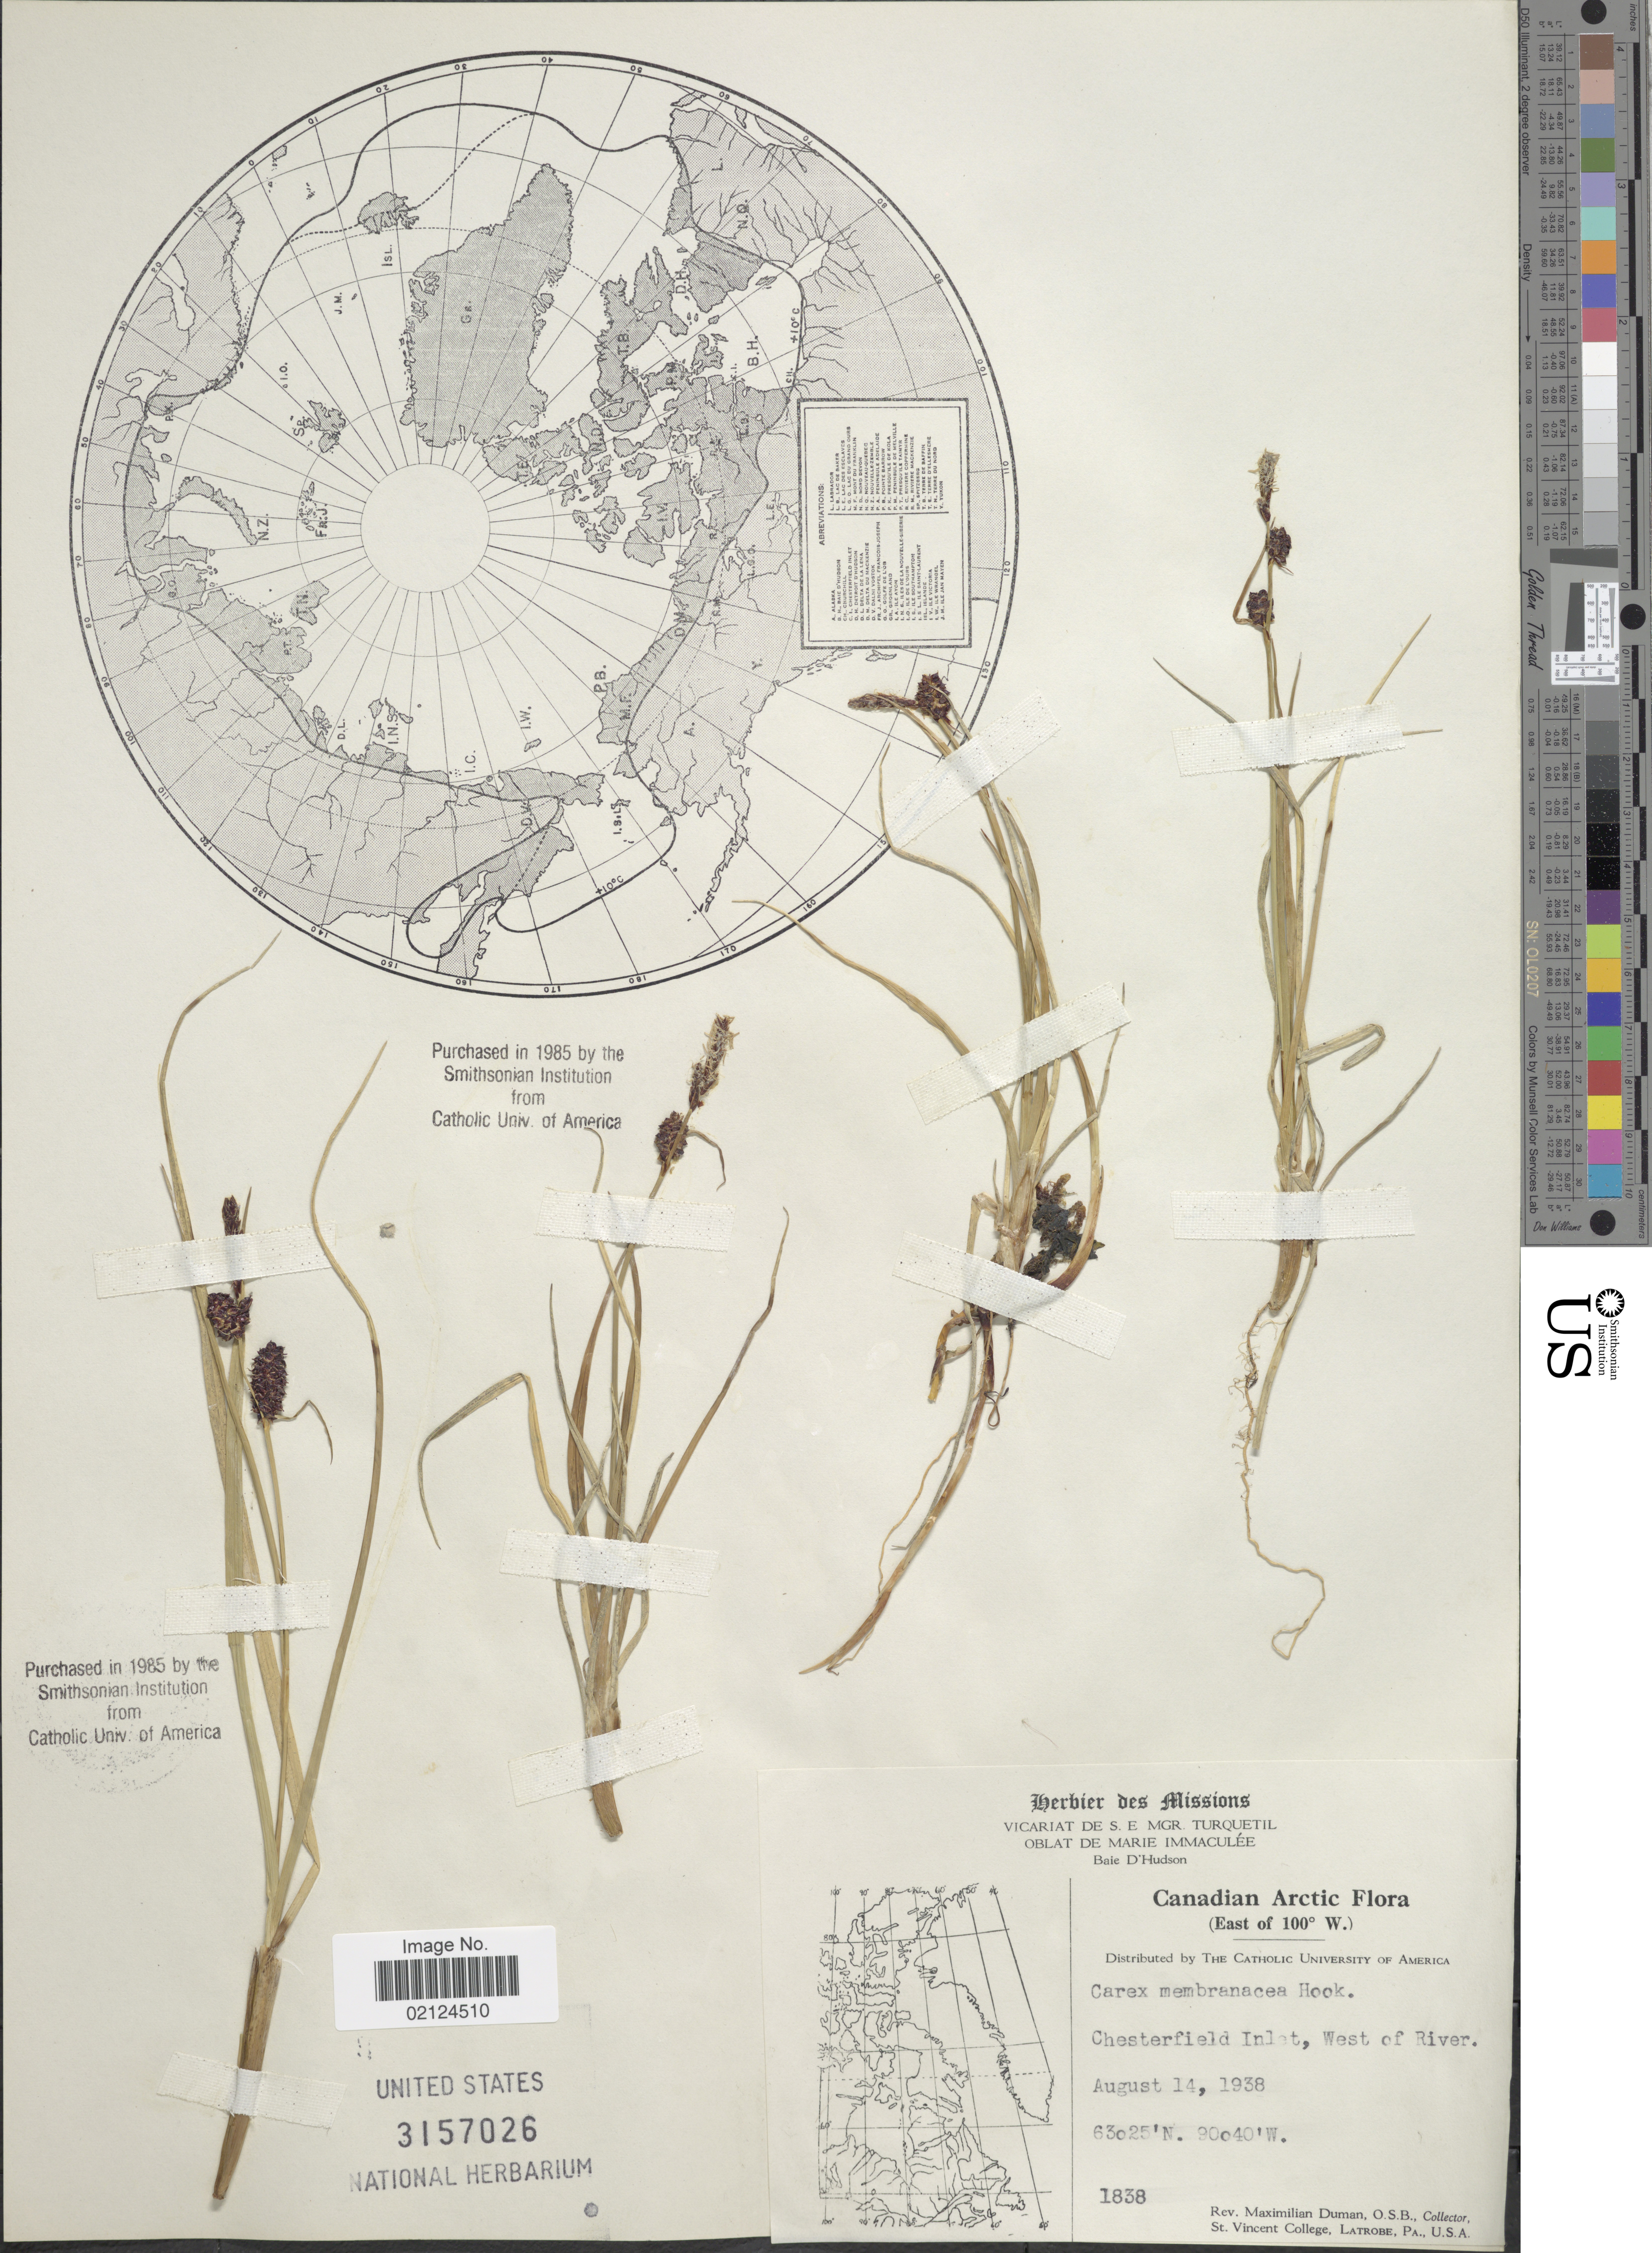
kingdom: Plantae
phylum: Tracheophyta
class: Liliopsida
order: Poales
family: Cyperaceae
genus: Carex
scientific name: Carex membranacea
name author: Hook.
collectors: M. Duman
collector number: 1838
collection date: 1938-08-14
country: Canada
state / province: Nunavut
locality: Arctic, (East of 100° W.) Chesterfield Inlet, West of River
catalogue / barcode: US 3157026